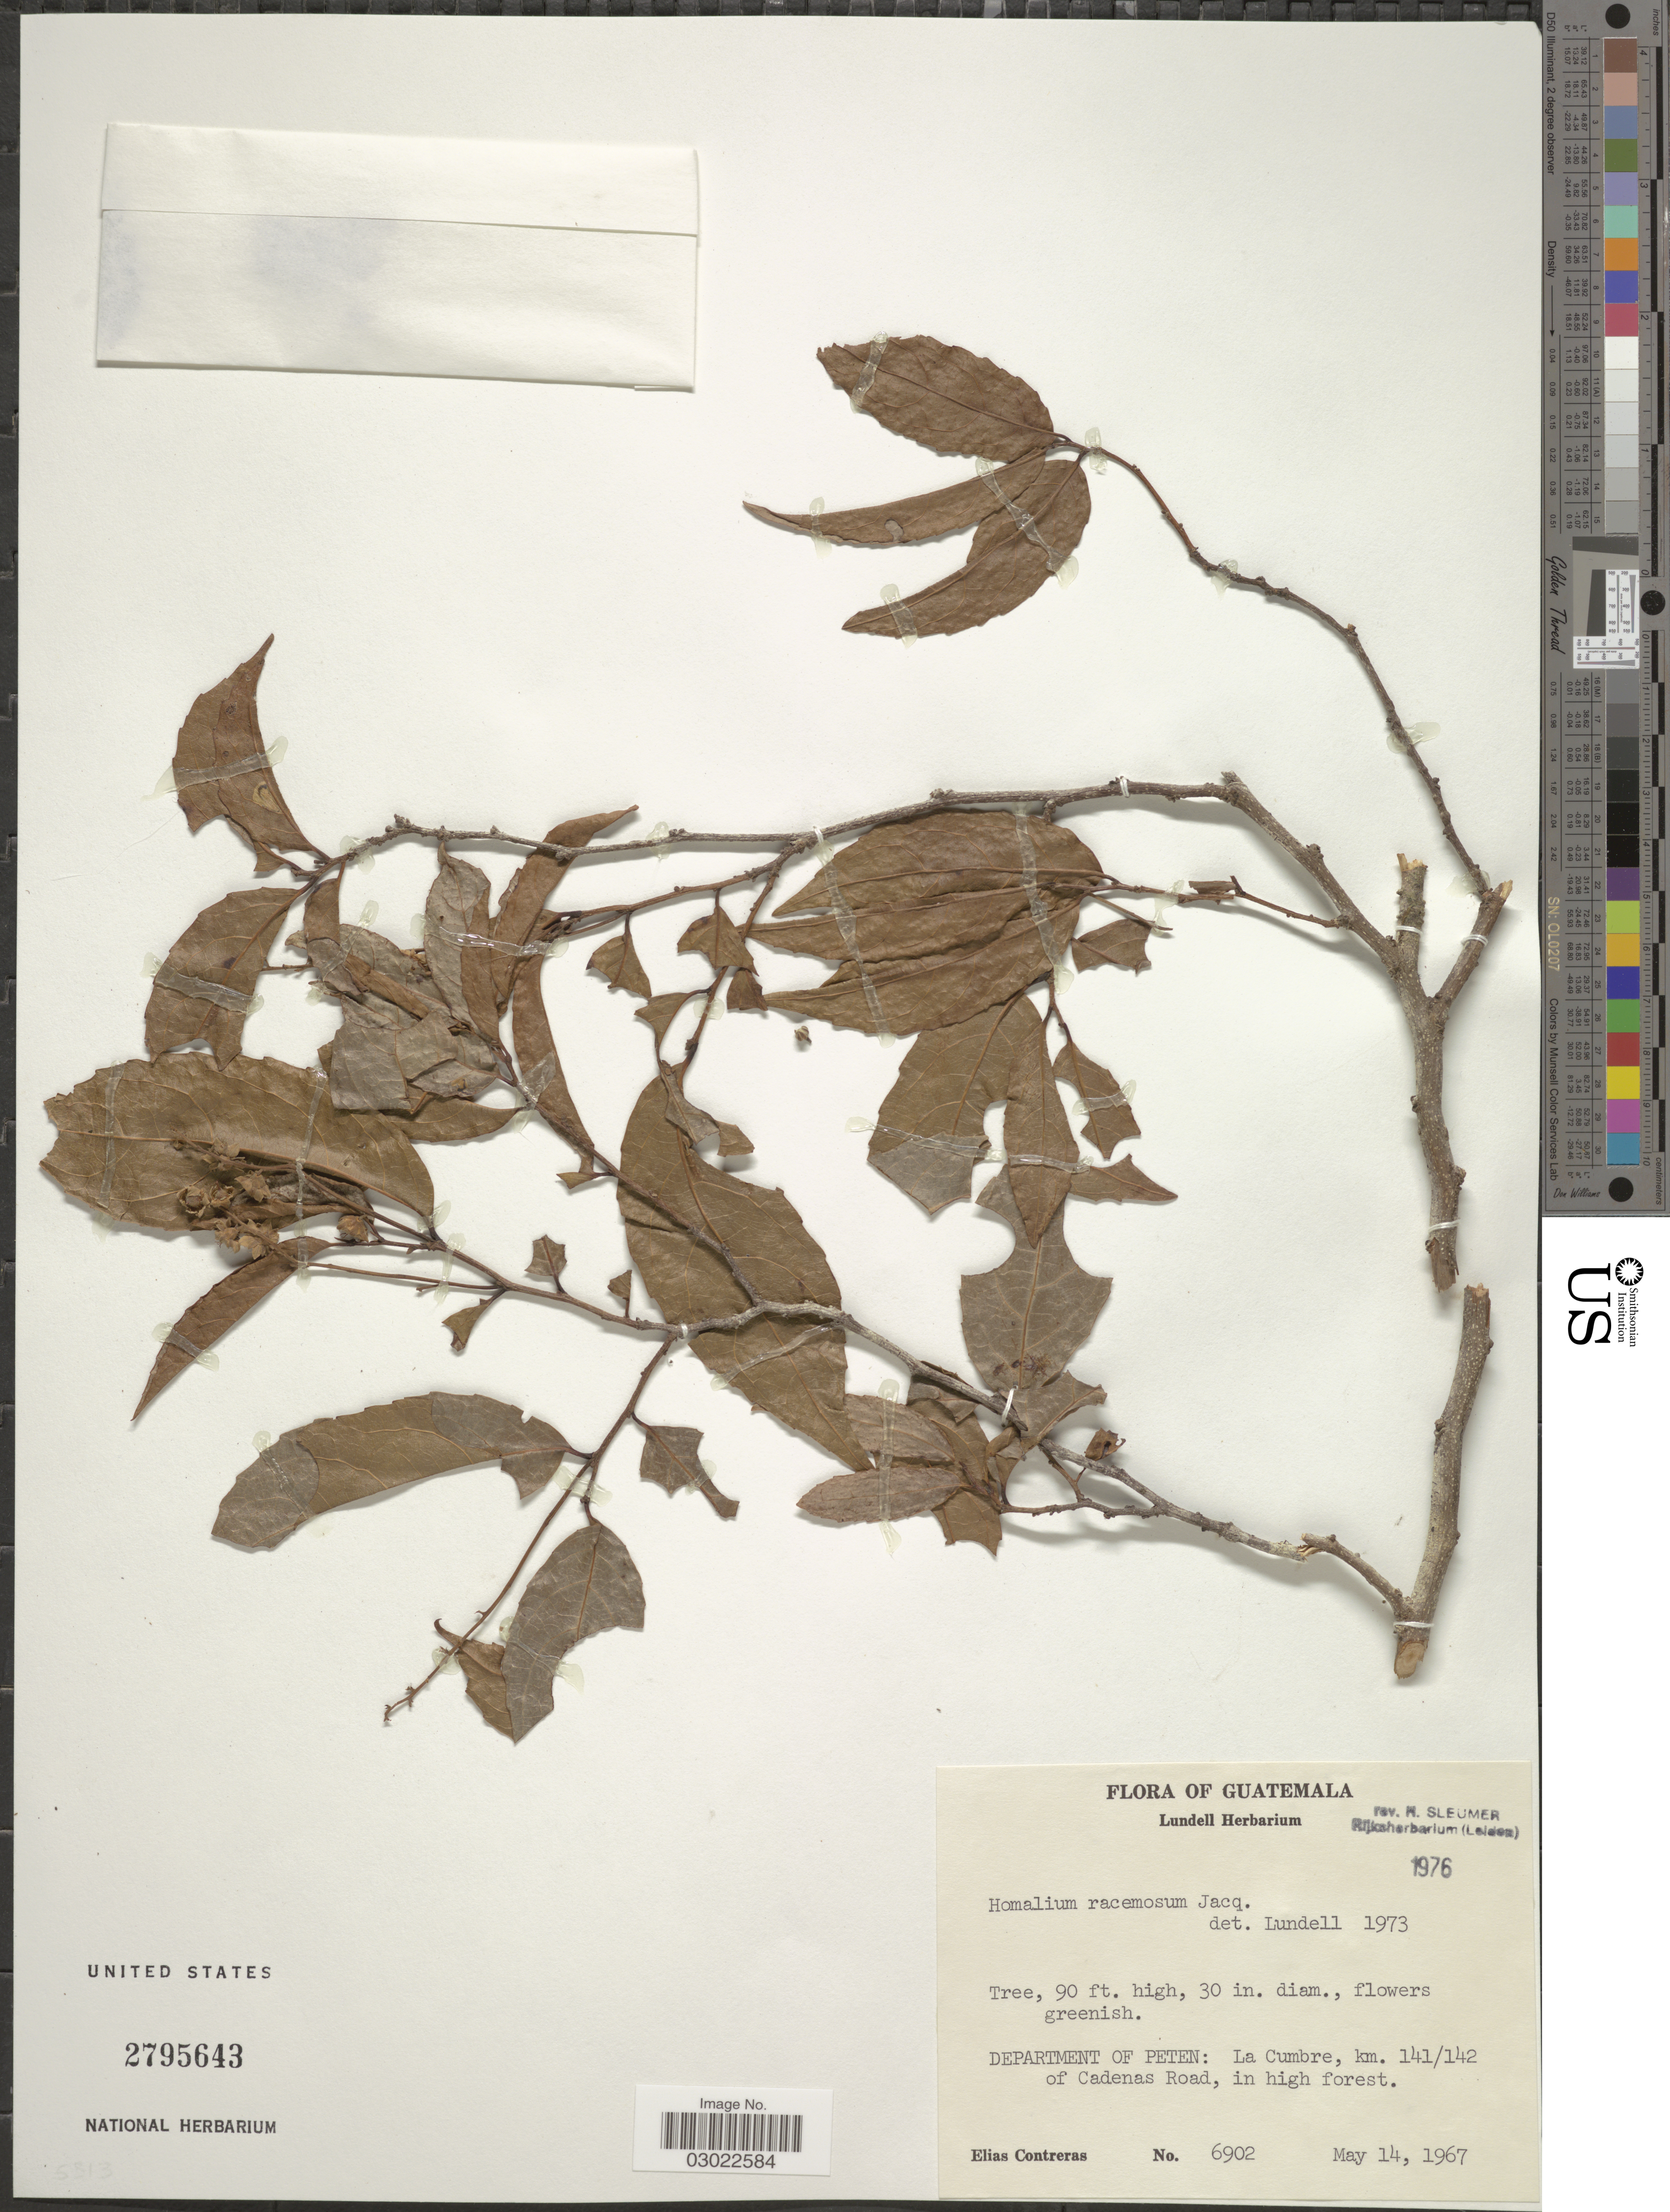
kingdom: Plantae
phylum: Tracheophyta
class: Magnoliopsida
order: Malpighiales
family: Salicaceae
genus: Homalium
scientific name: Homalium racemosum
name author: Jacq.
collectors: E. Contreras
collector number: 6902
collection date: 1967-05-14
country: Guatemala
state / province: El Petén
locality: Department of Peten: La Cumbre, km. 141/142 of Cadenas Road.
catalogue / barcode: US 2795643